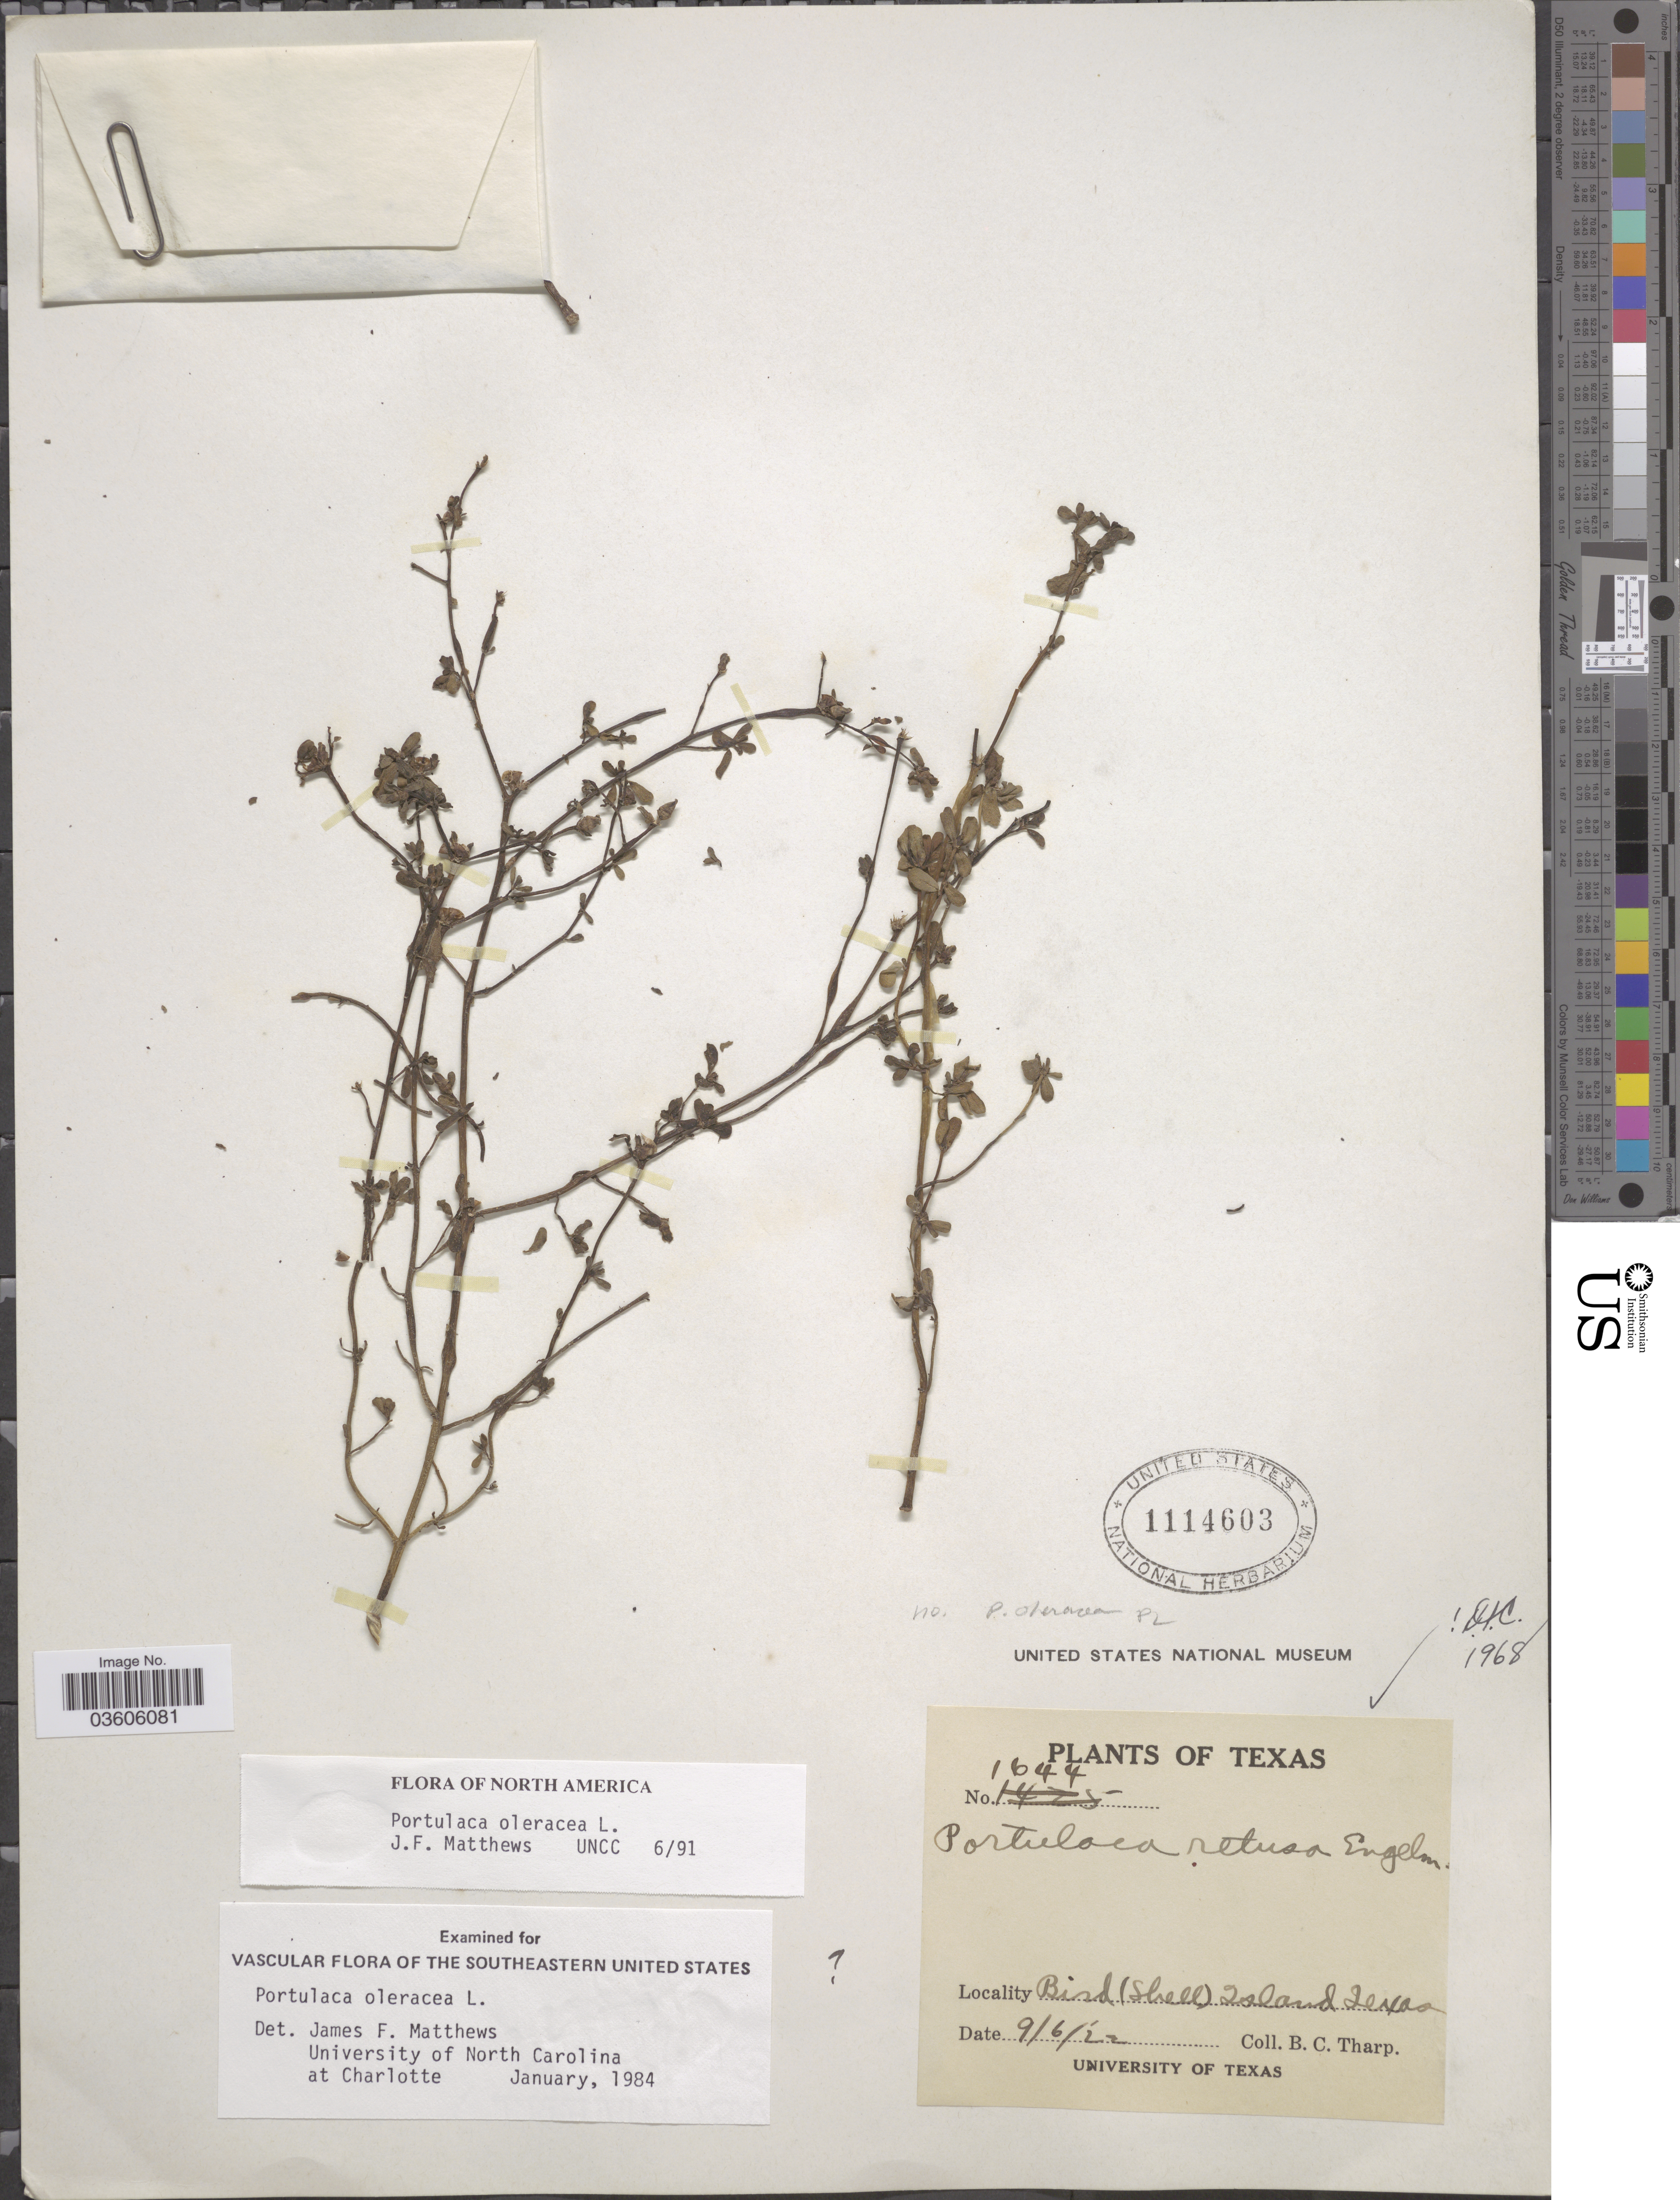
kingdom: Plantae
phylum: Tracheophyta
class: Magnoliopsida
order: Caryophyllales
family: Portulacaceae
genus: Portulaca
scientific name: Portulaca oleracea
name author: L.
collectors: B. C. Tharp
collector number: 1644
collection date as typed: Transcribed d/m/y: 6/9/22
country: United States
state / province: Texas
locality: Bird (Shell) Island.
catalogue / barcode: US 1114603